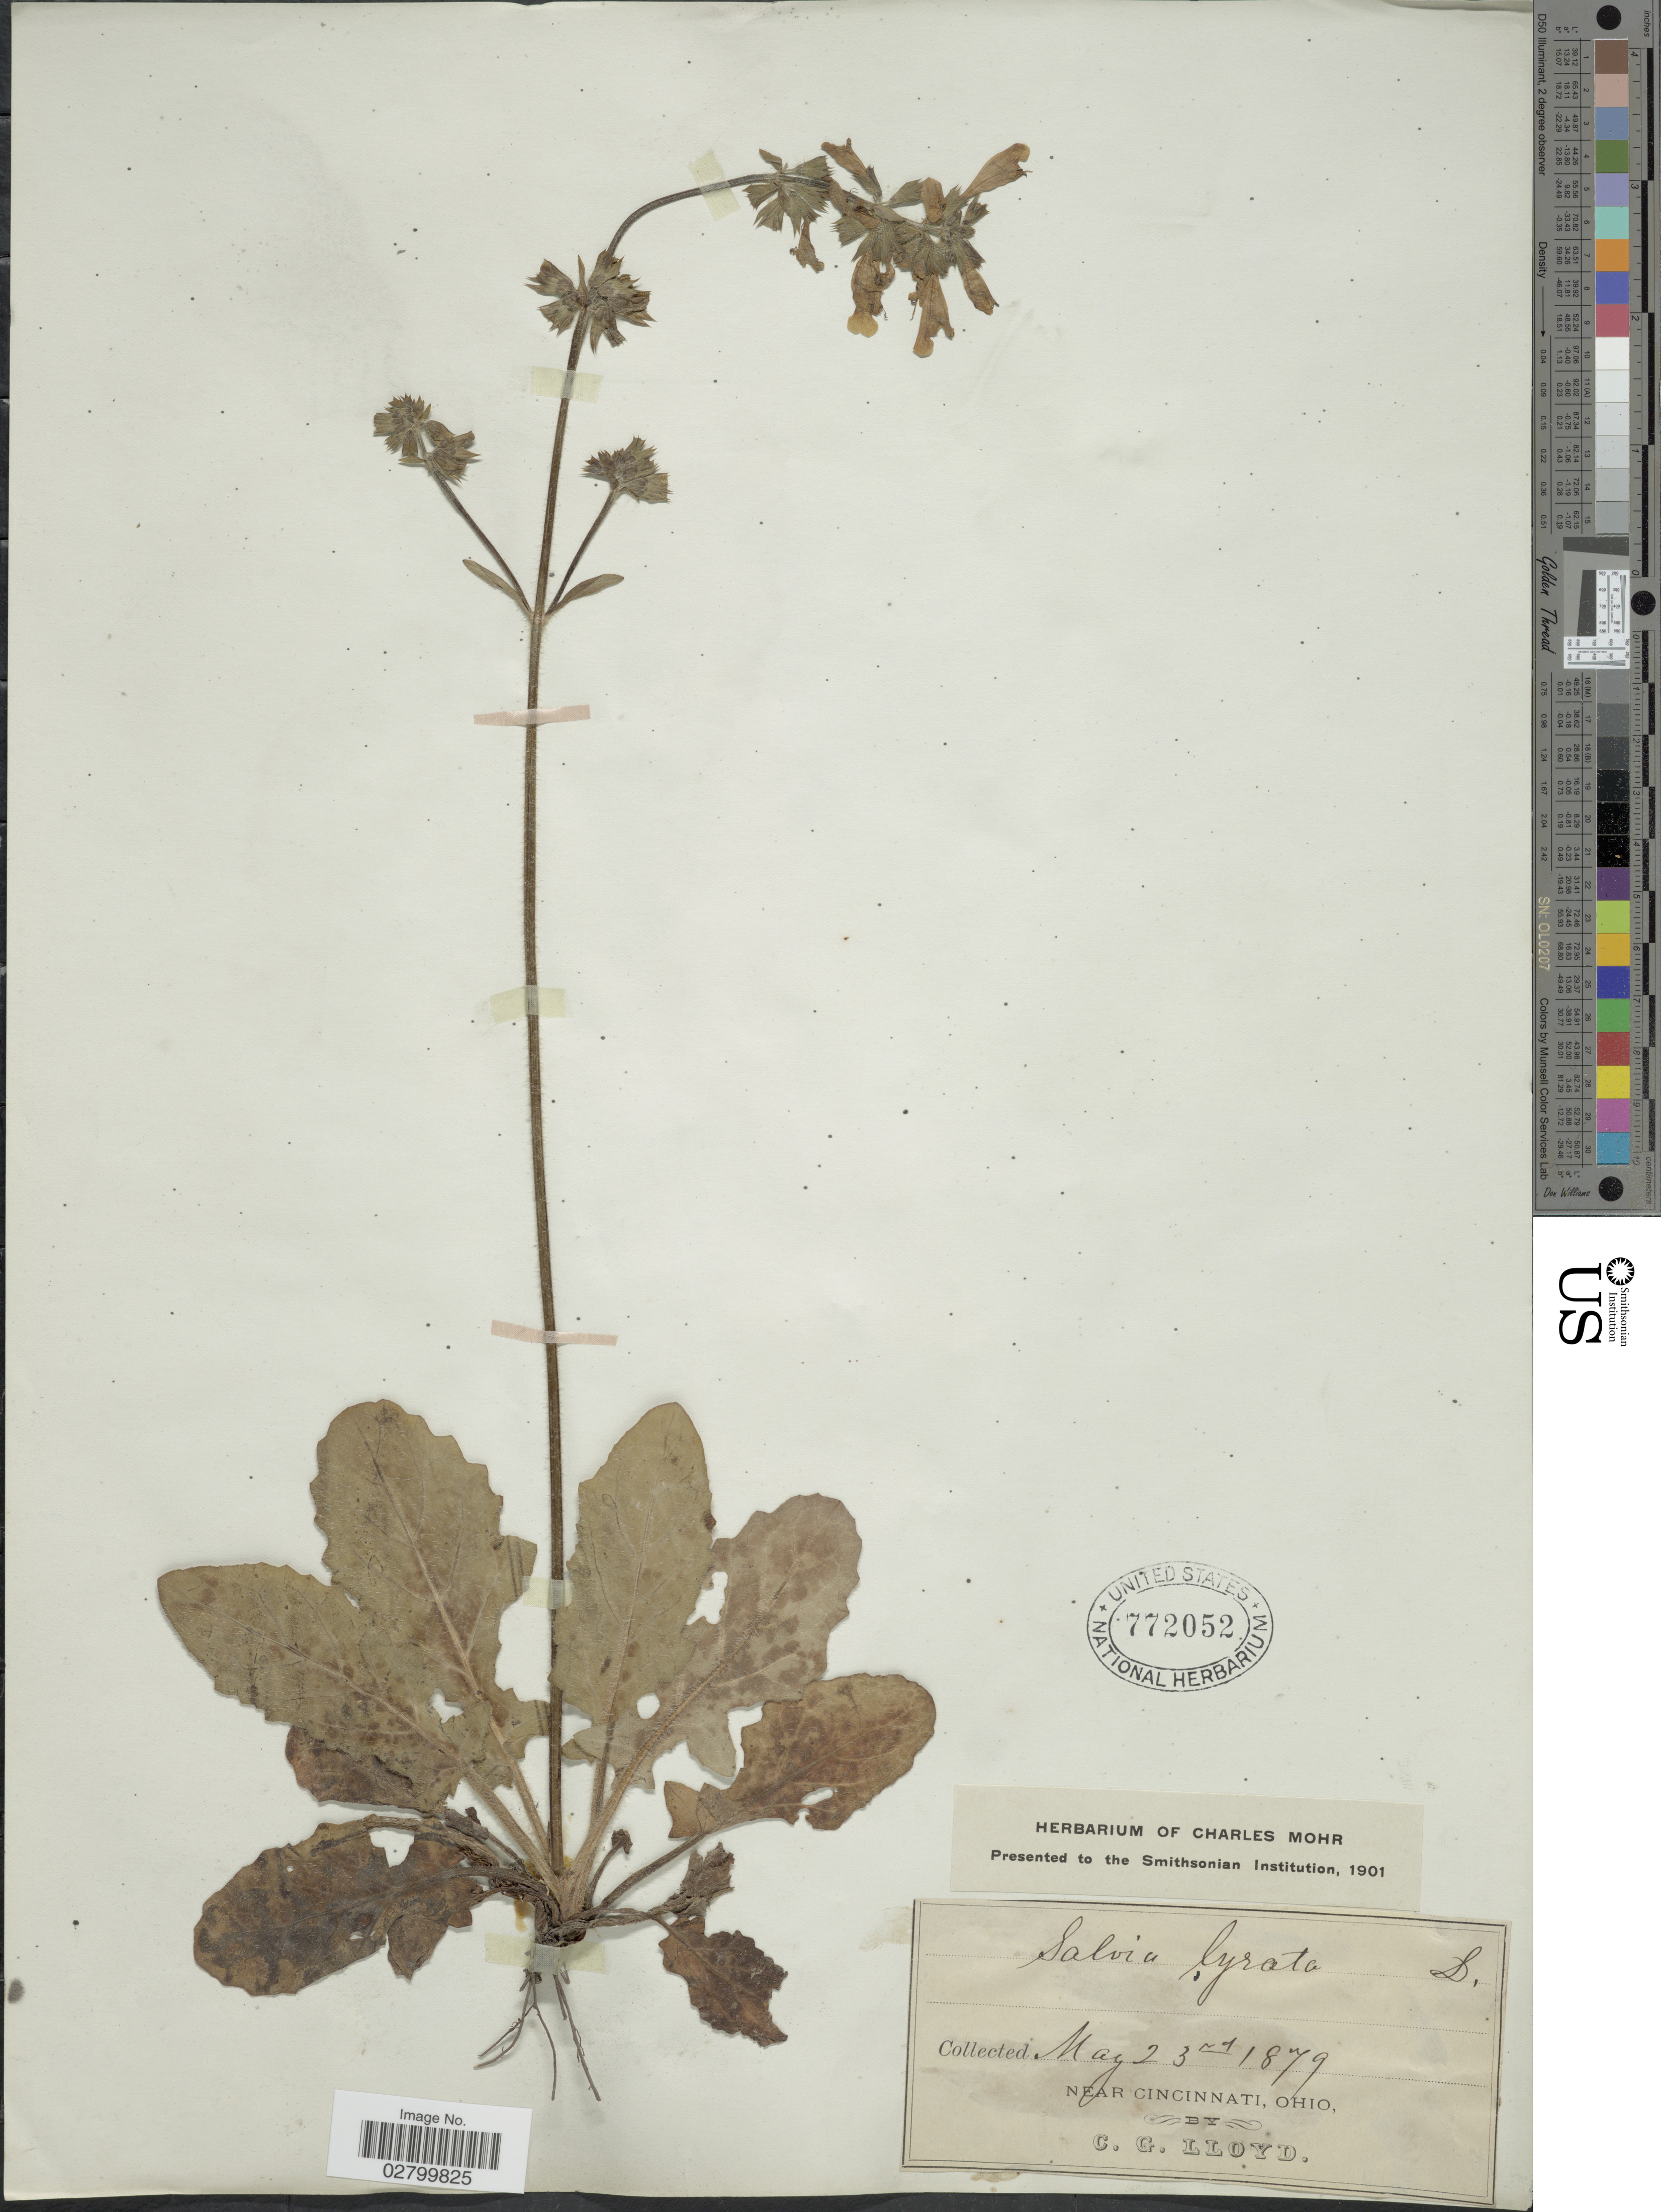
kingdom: Plantae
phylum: Tracheophyta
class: Magnoliopsida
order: Lamiales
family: Lamiaceae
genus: Salvia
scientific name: Salvia lyrata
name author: L.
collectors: C. G. Lloyd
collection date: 1879-05-23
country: United States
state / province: Ohio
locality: Near Cincinnati.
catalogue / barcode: US 772052